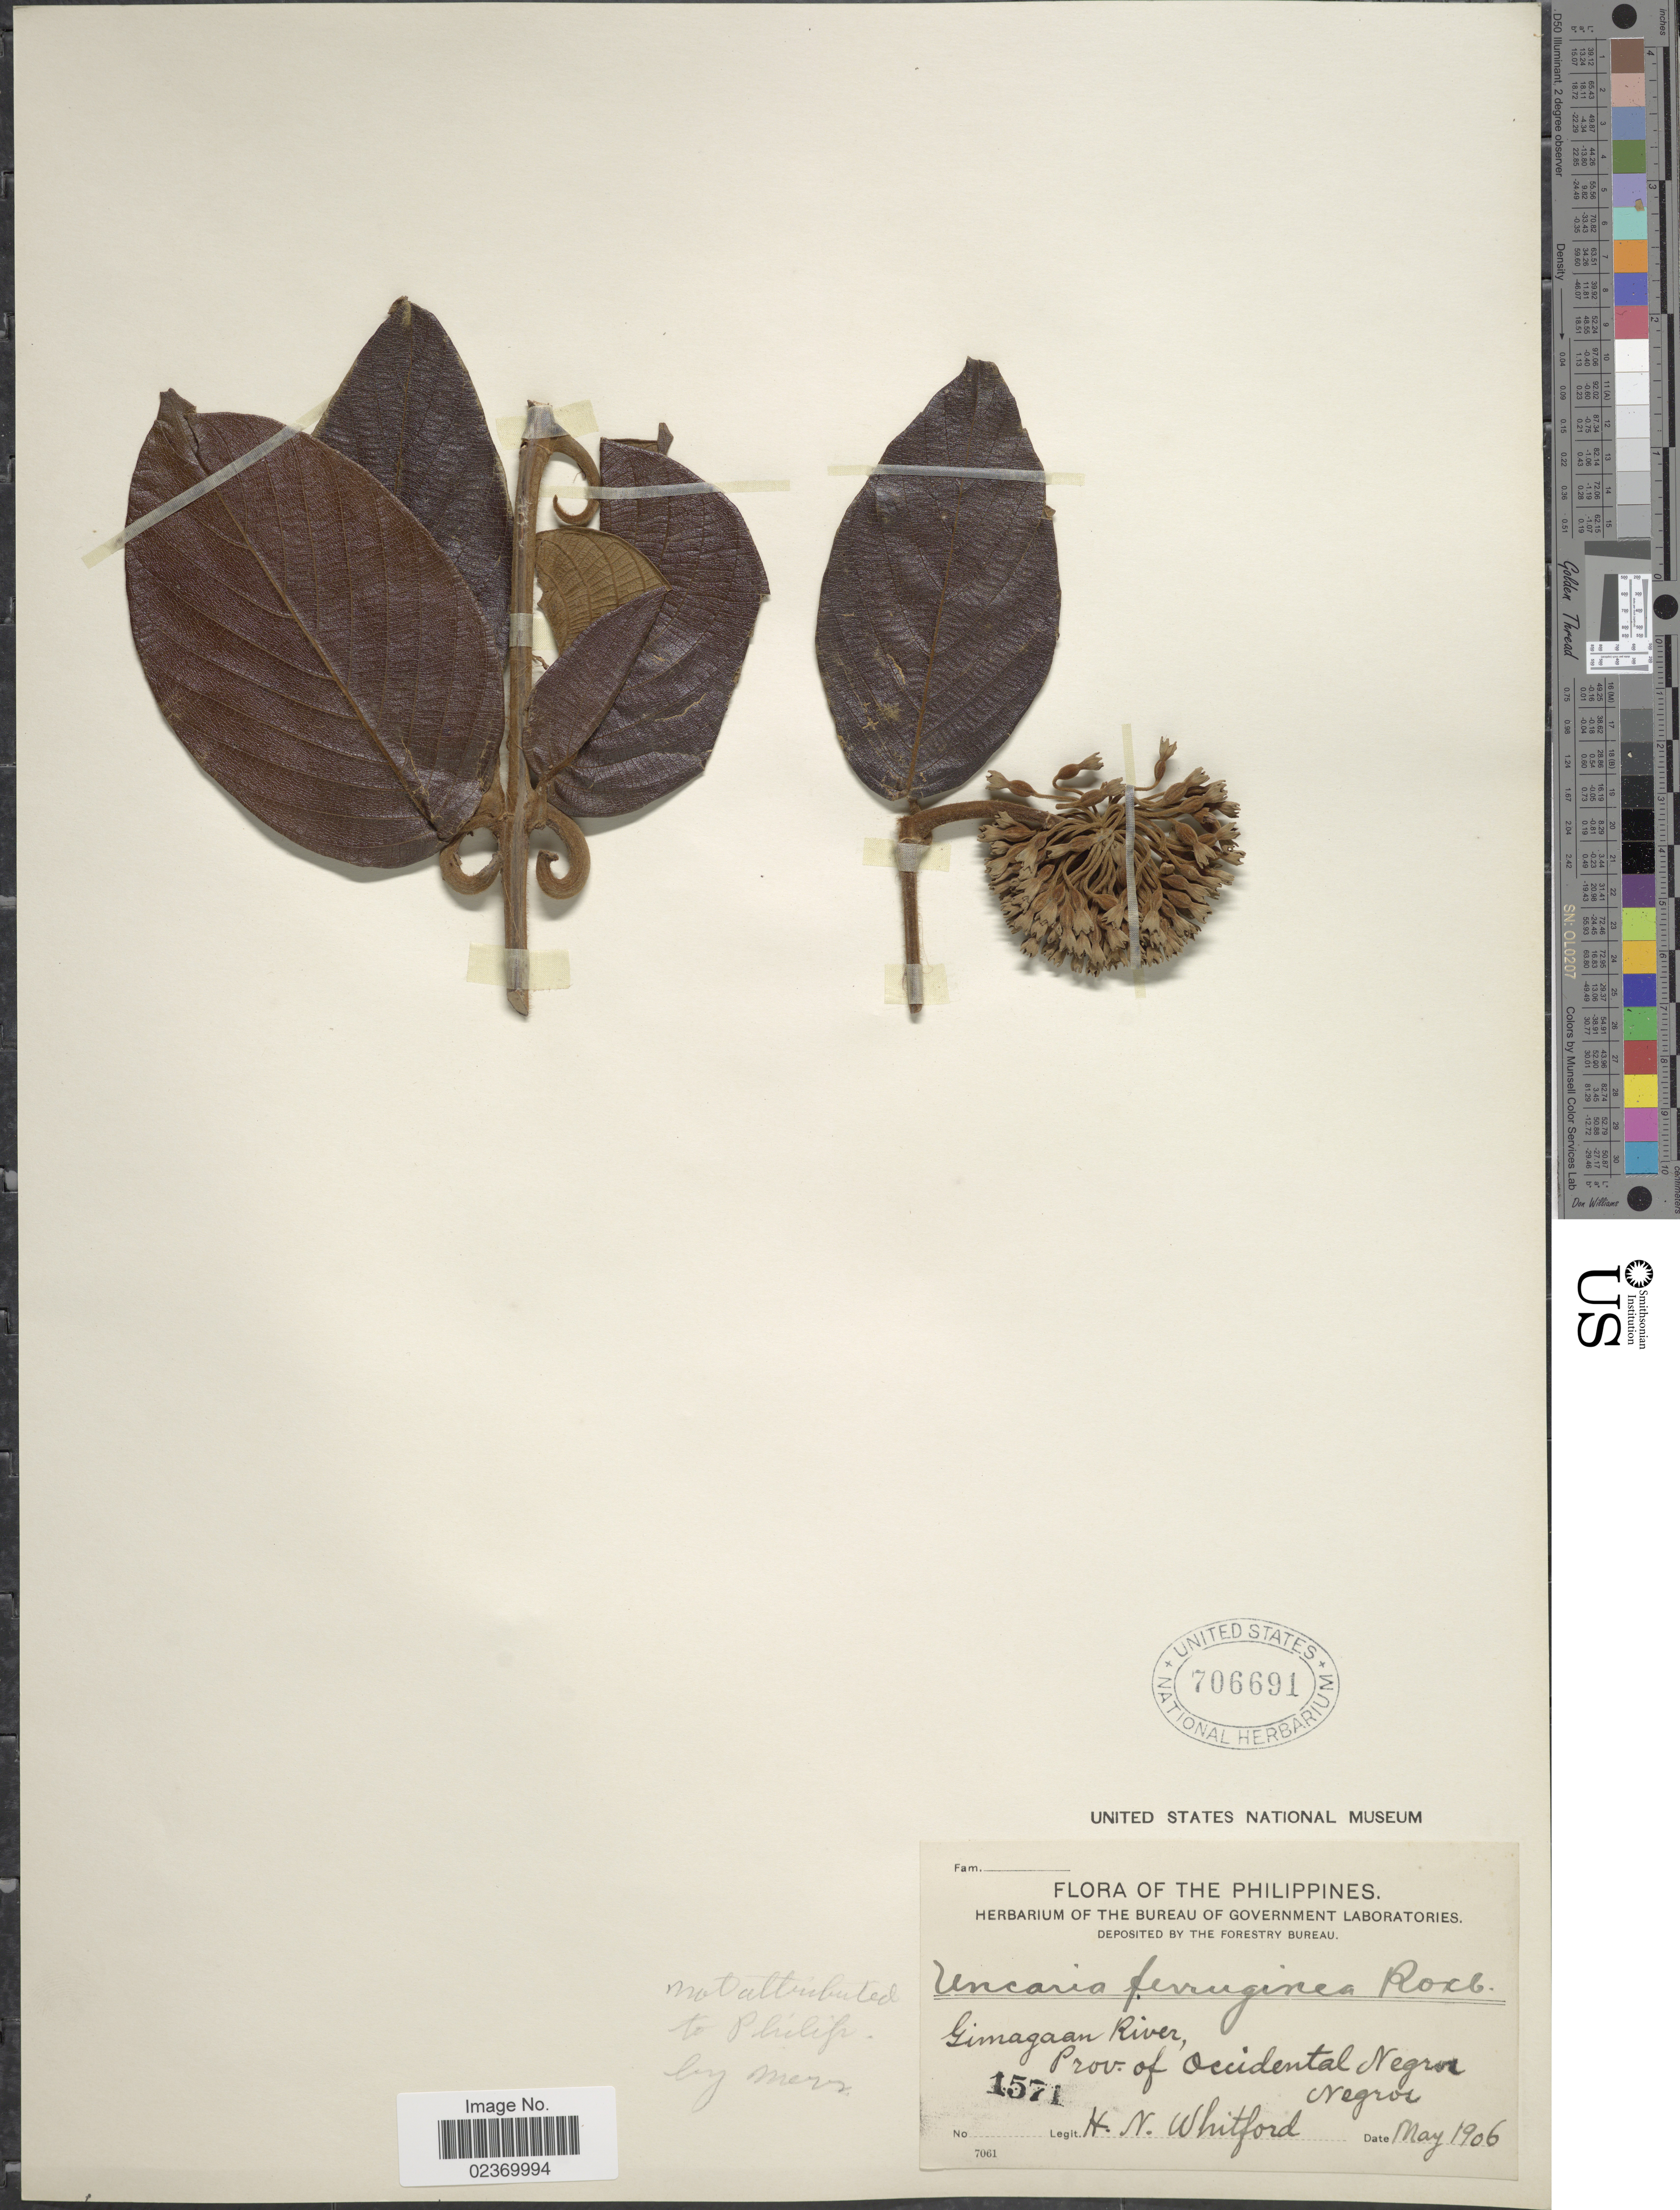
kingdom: Plantae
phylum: Tracheophyta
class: Magnoliopsida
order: Gentianales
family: Rubiaceae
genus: Uncaria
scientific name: Uncaria sp.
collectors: H. N. Whitford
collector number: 1571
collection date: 1906-05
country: Philippines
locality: Gimagaan River, Prov. of Occidental Negra, Negros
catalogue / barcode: US 706691